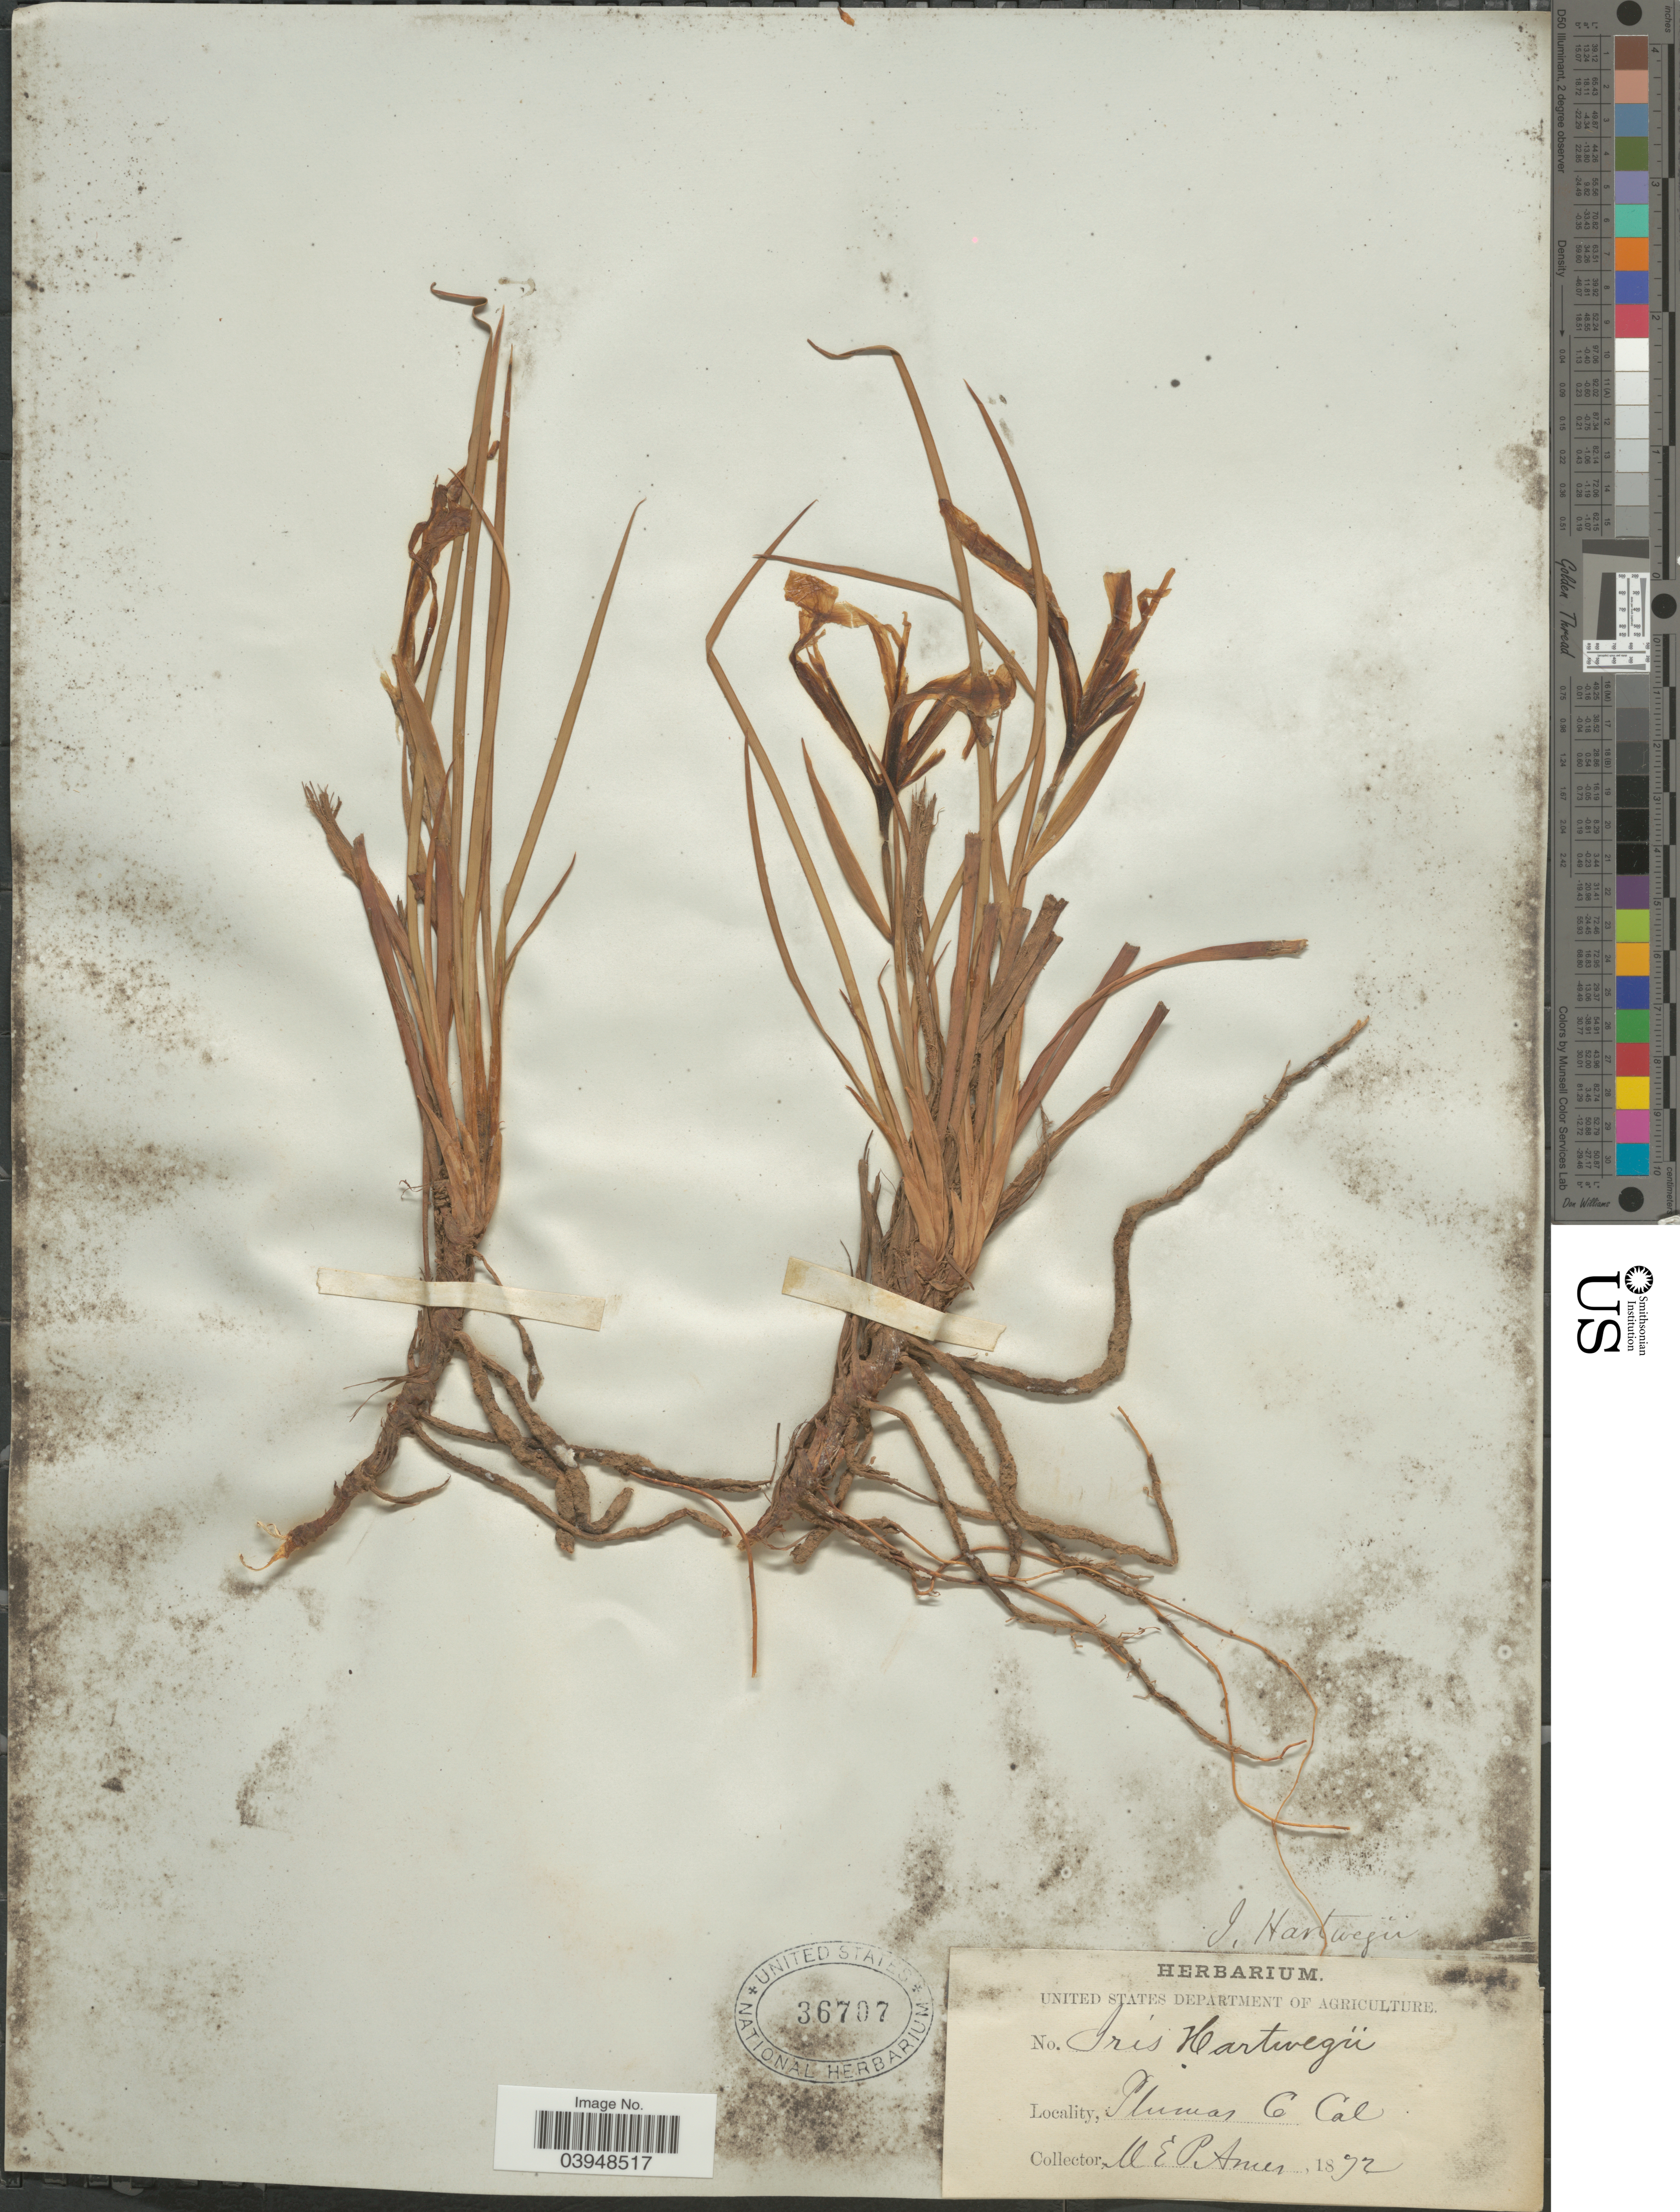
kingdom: Plantae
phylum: Tracheophyta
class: Liliopsida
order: Asparagales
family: Iridaceae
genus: Iris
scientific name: Iris hartwegii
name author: Baker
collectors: M. E. P. Ames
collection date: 1872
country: United States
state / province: California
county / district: Plumas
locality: Plumas Co.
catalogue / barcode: US 36707